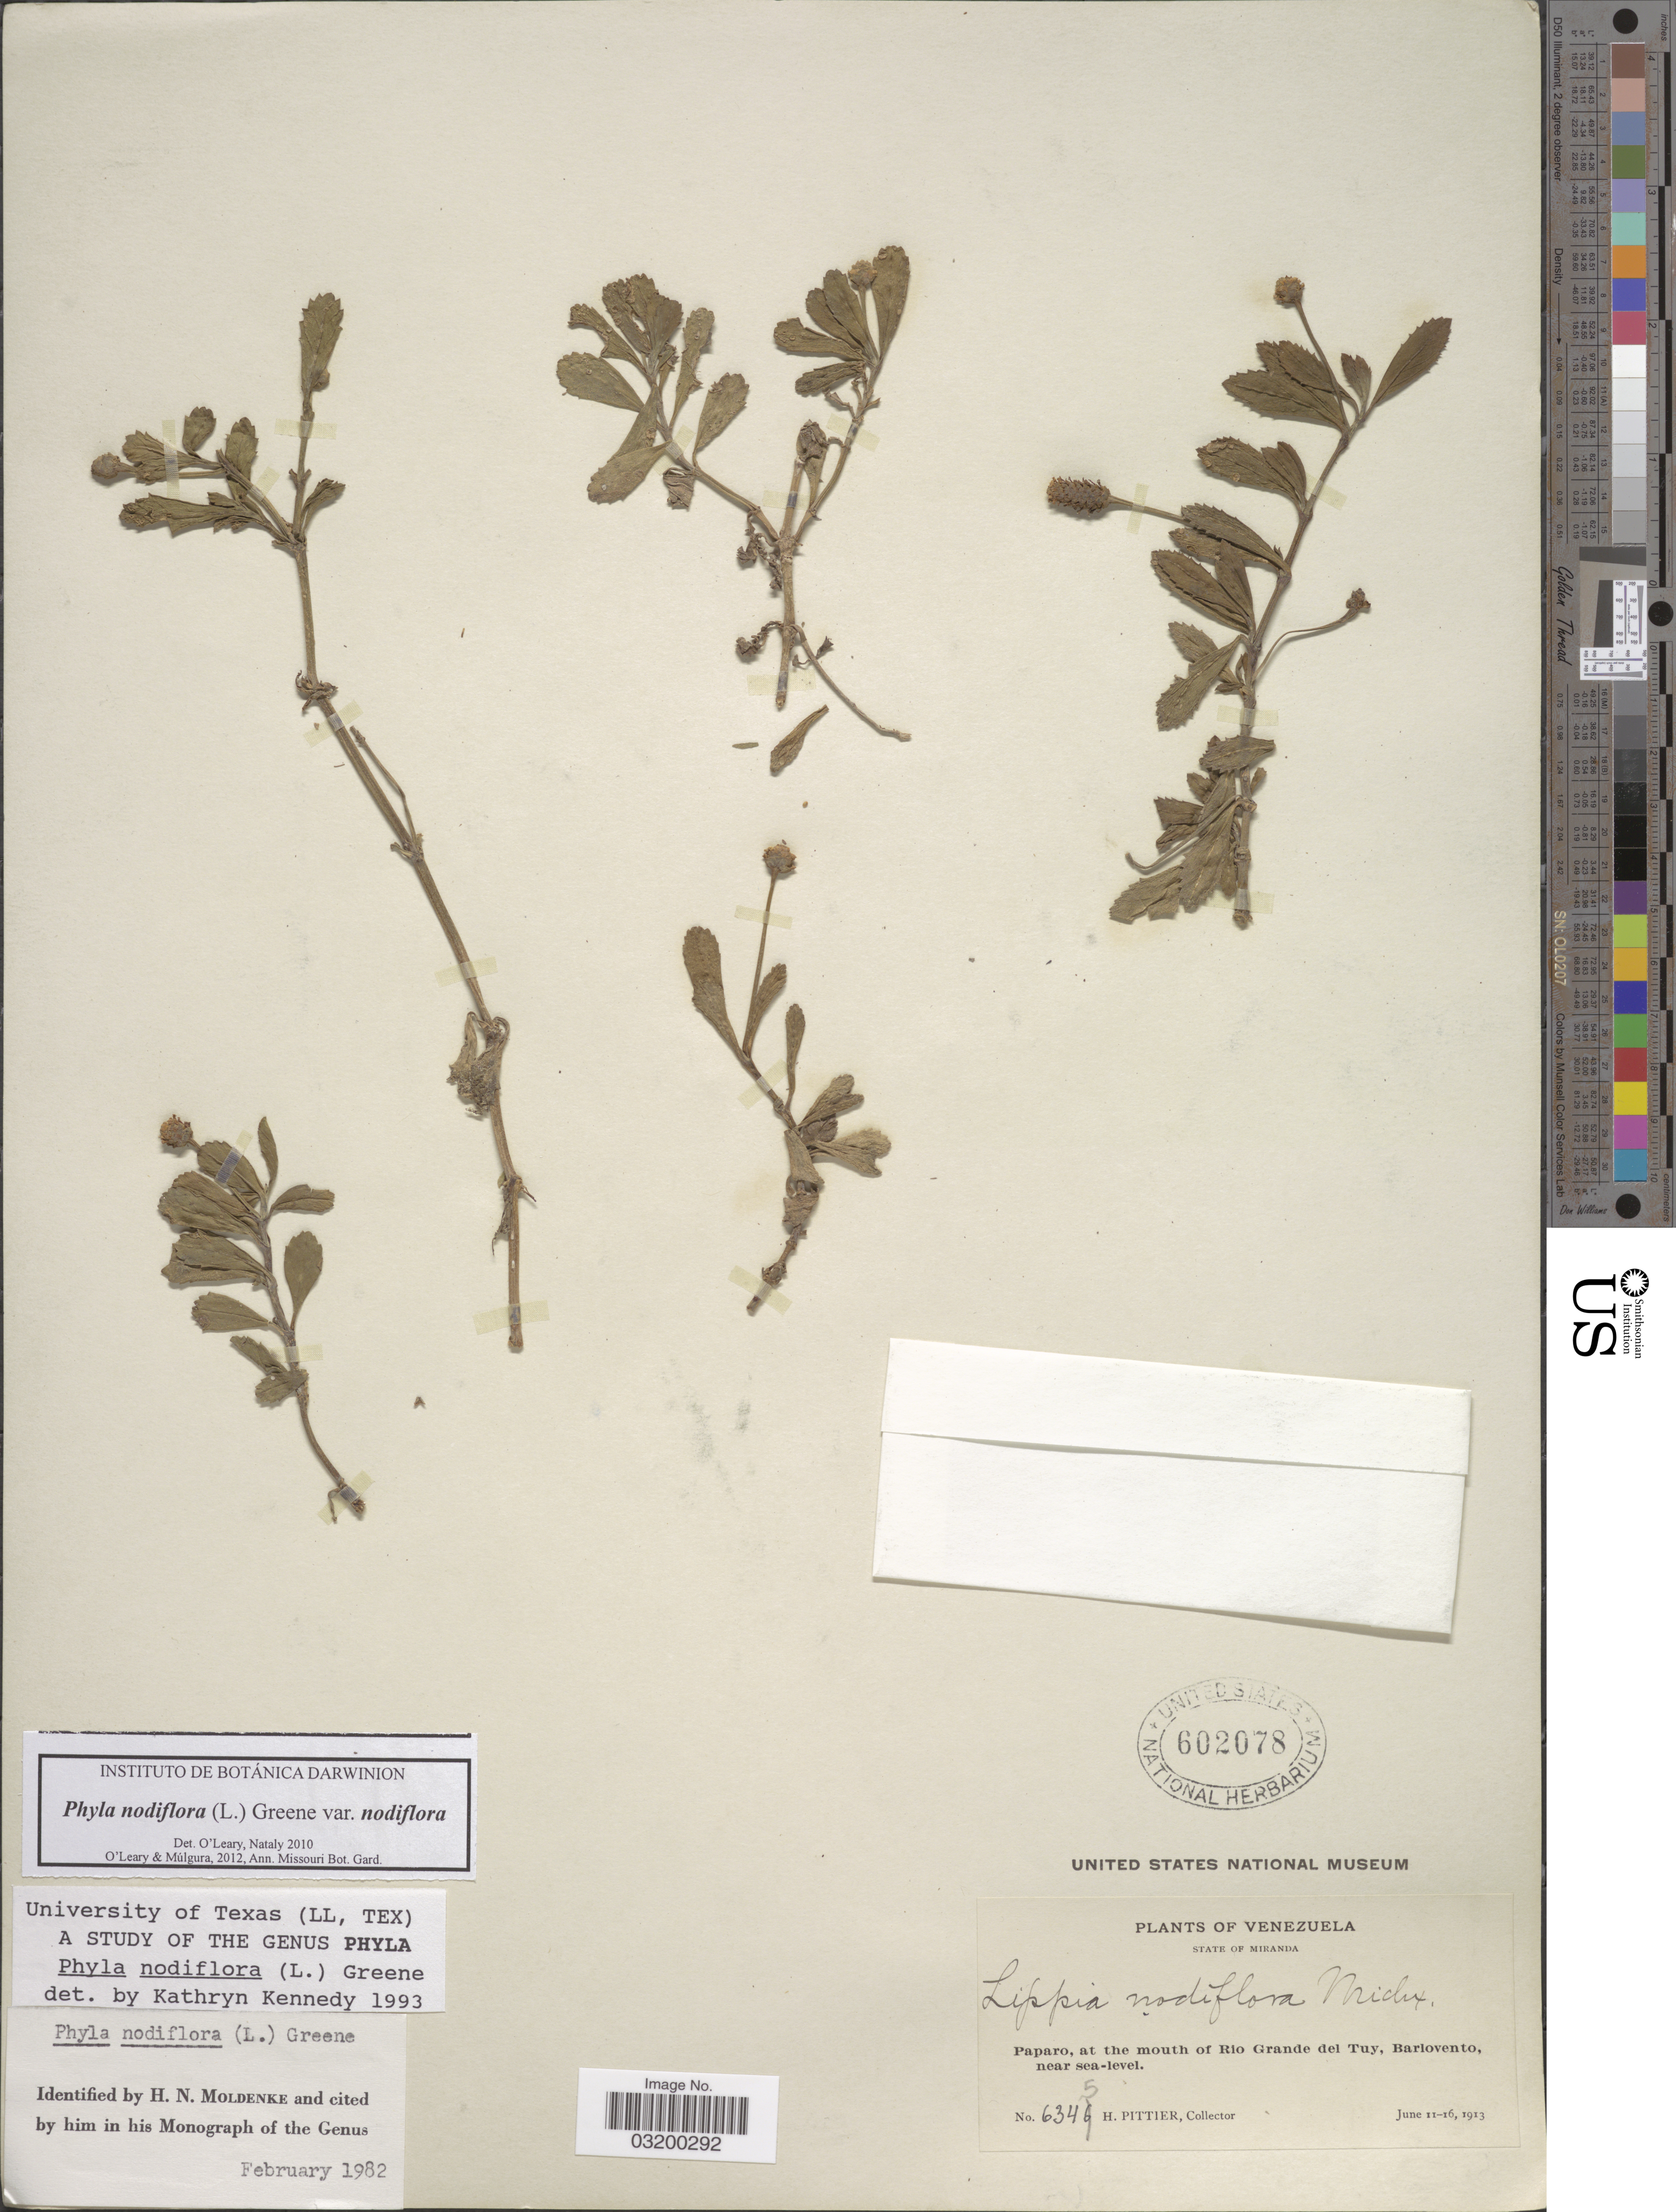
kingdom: Plantae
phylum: Tracheophyta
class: Magnoliopsida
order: Lamiales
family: Verbenaceae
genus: Phyla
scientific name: Phyla nodiflora var. nodiflora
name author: (L.) Greene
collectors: H. F. Pittier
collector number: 6345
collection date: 1913-06-11/1913-06-16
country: Venezuela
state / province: Miranda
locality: Paparo, at the mouth of Rio Grande del Tuy, Barlovento.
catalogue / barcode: US 602078